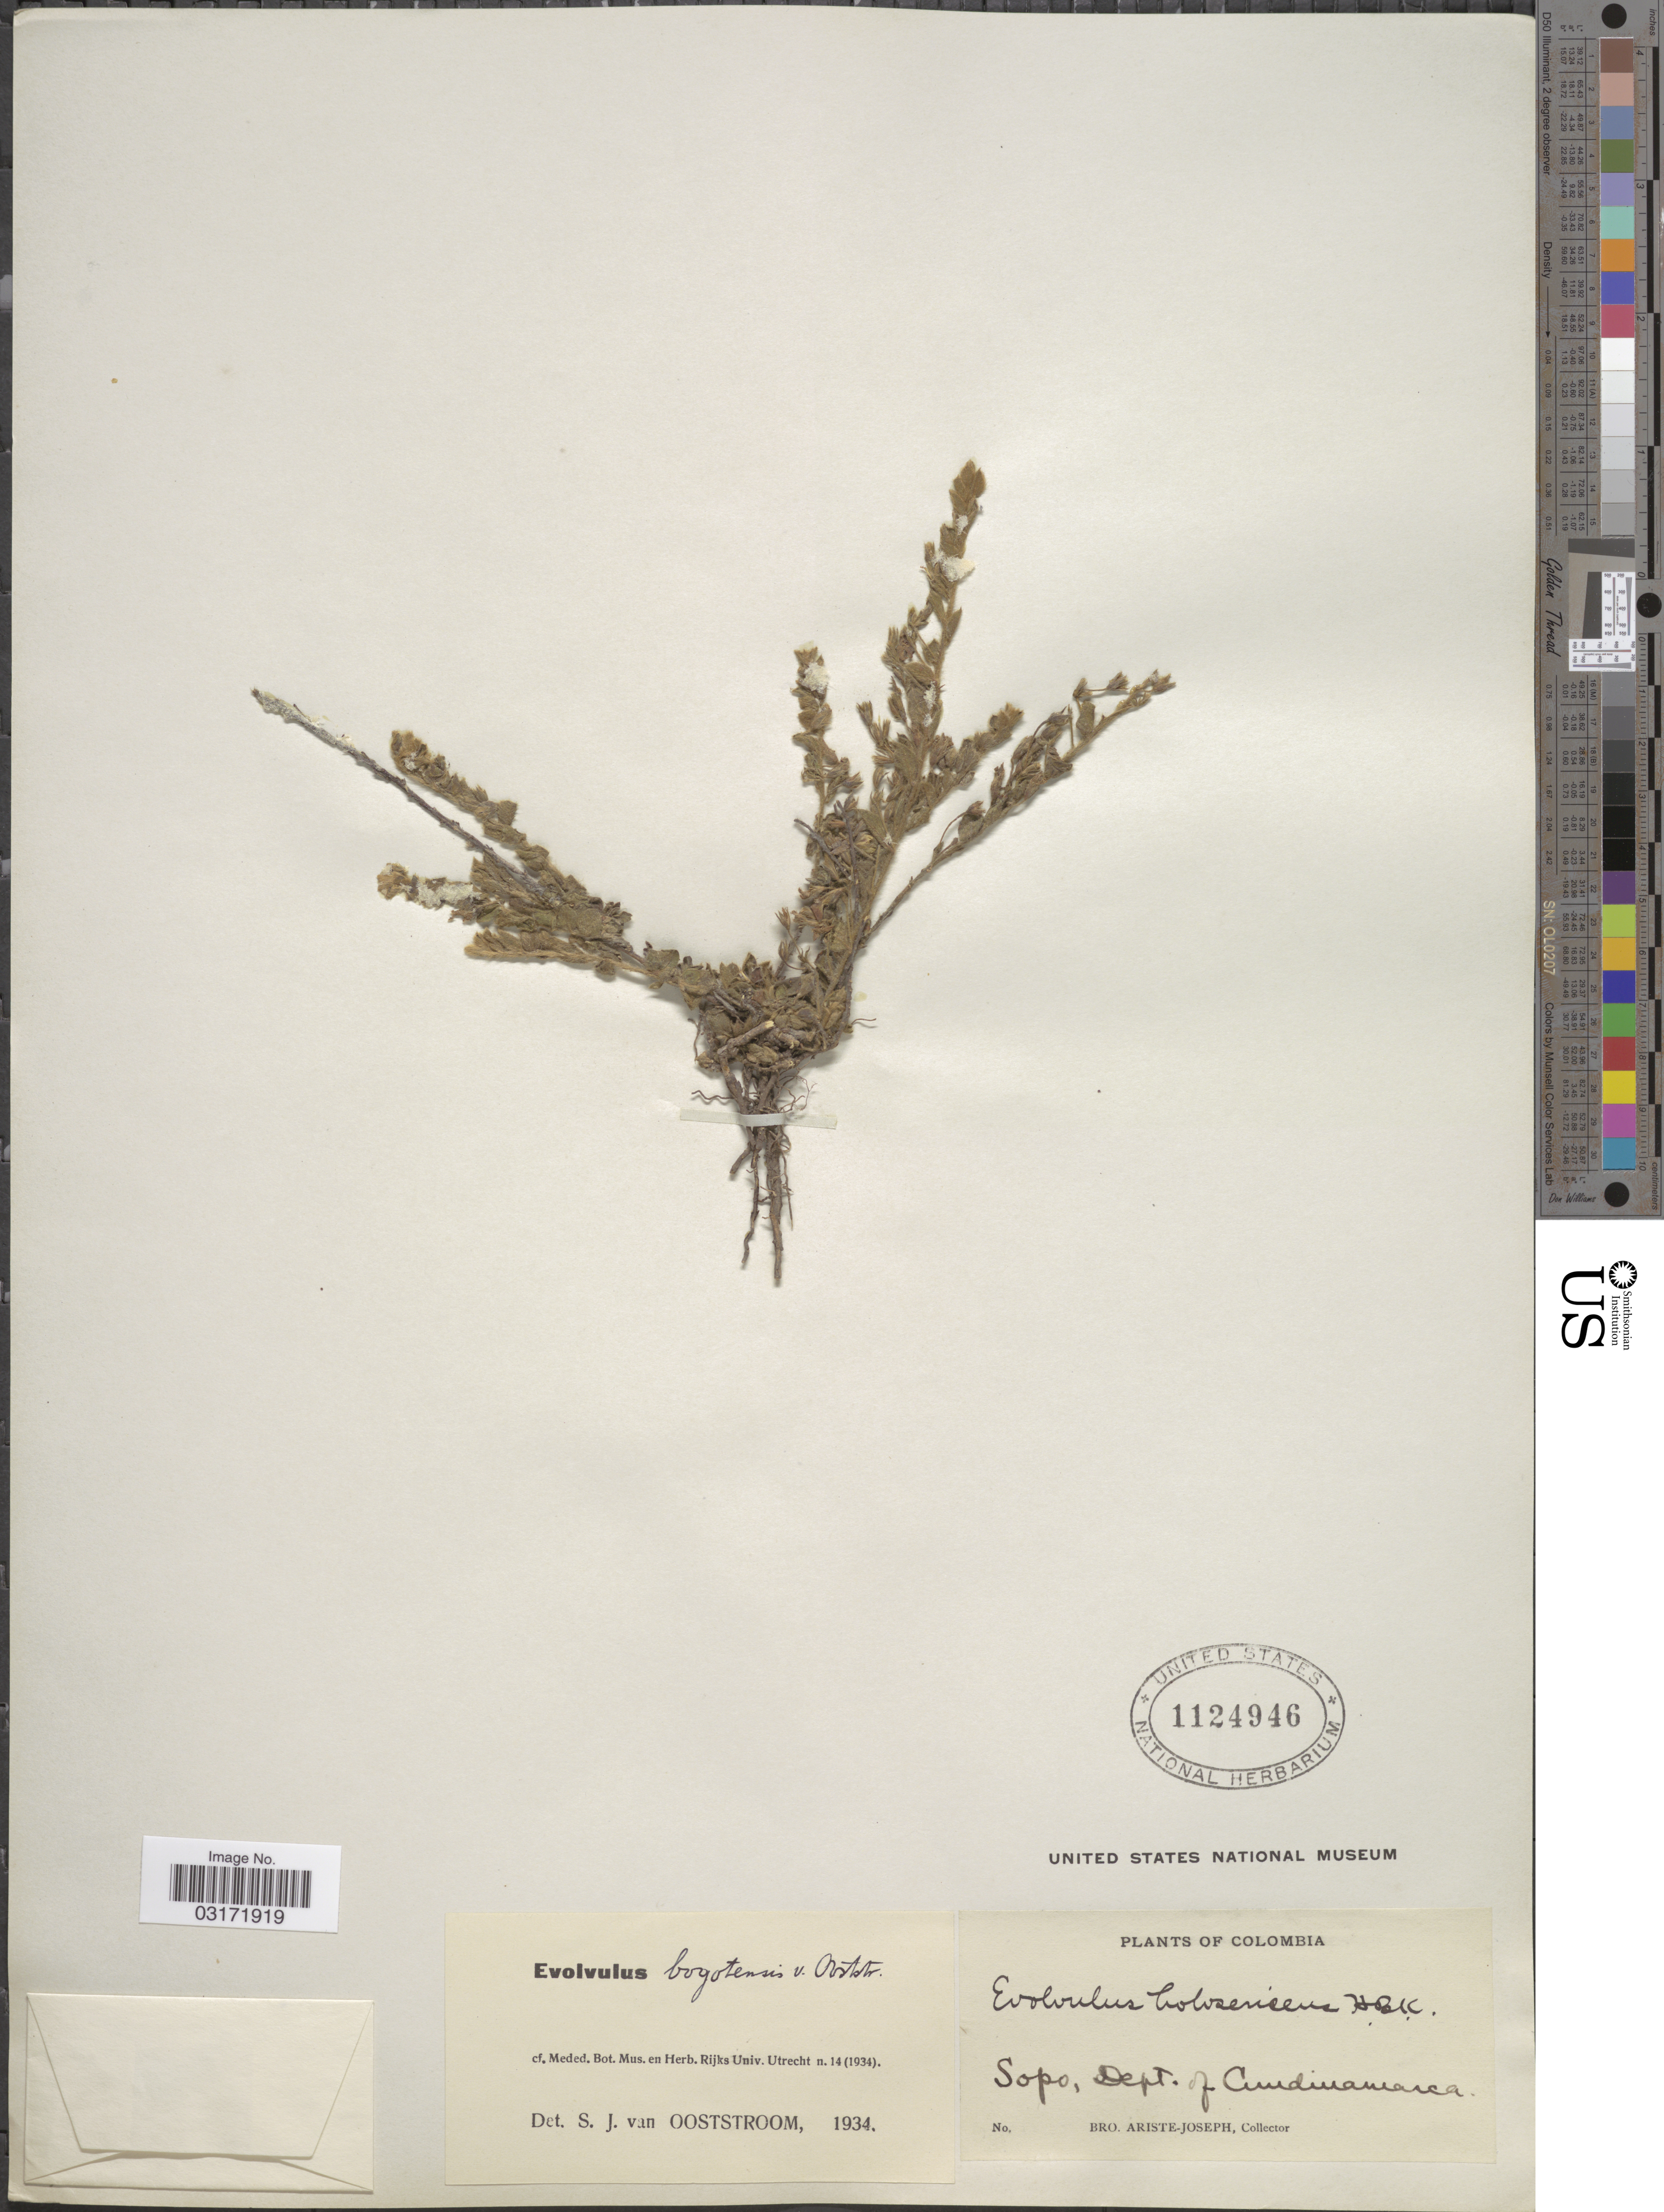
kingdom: Plantae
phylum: Tracheophyta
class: Magnoliopsida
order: Solanales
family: Convolvulaceae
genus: Evolvulus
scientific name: Evolvulus bogotensis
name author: Ooststr.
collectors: Bro. Ariste-Joseph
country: Colombia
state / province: Cundinamarca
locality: Sopo, Dept. of Cundinamarca.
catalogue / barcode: US 1124946